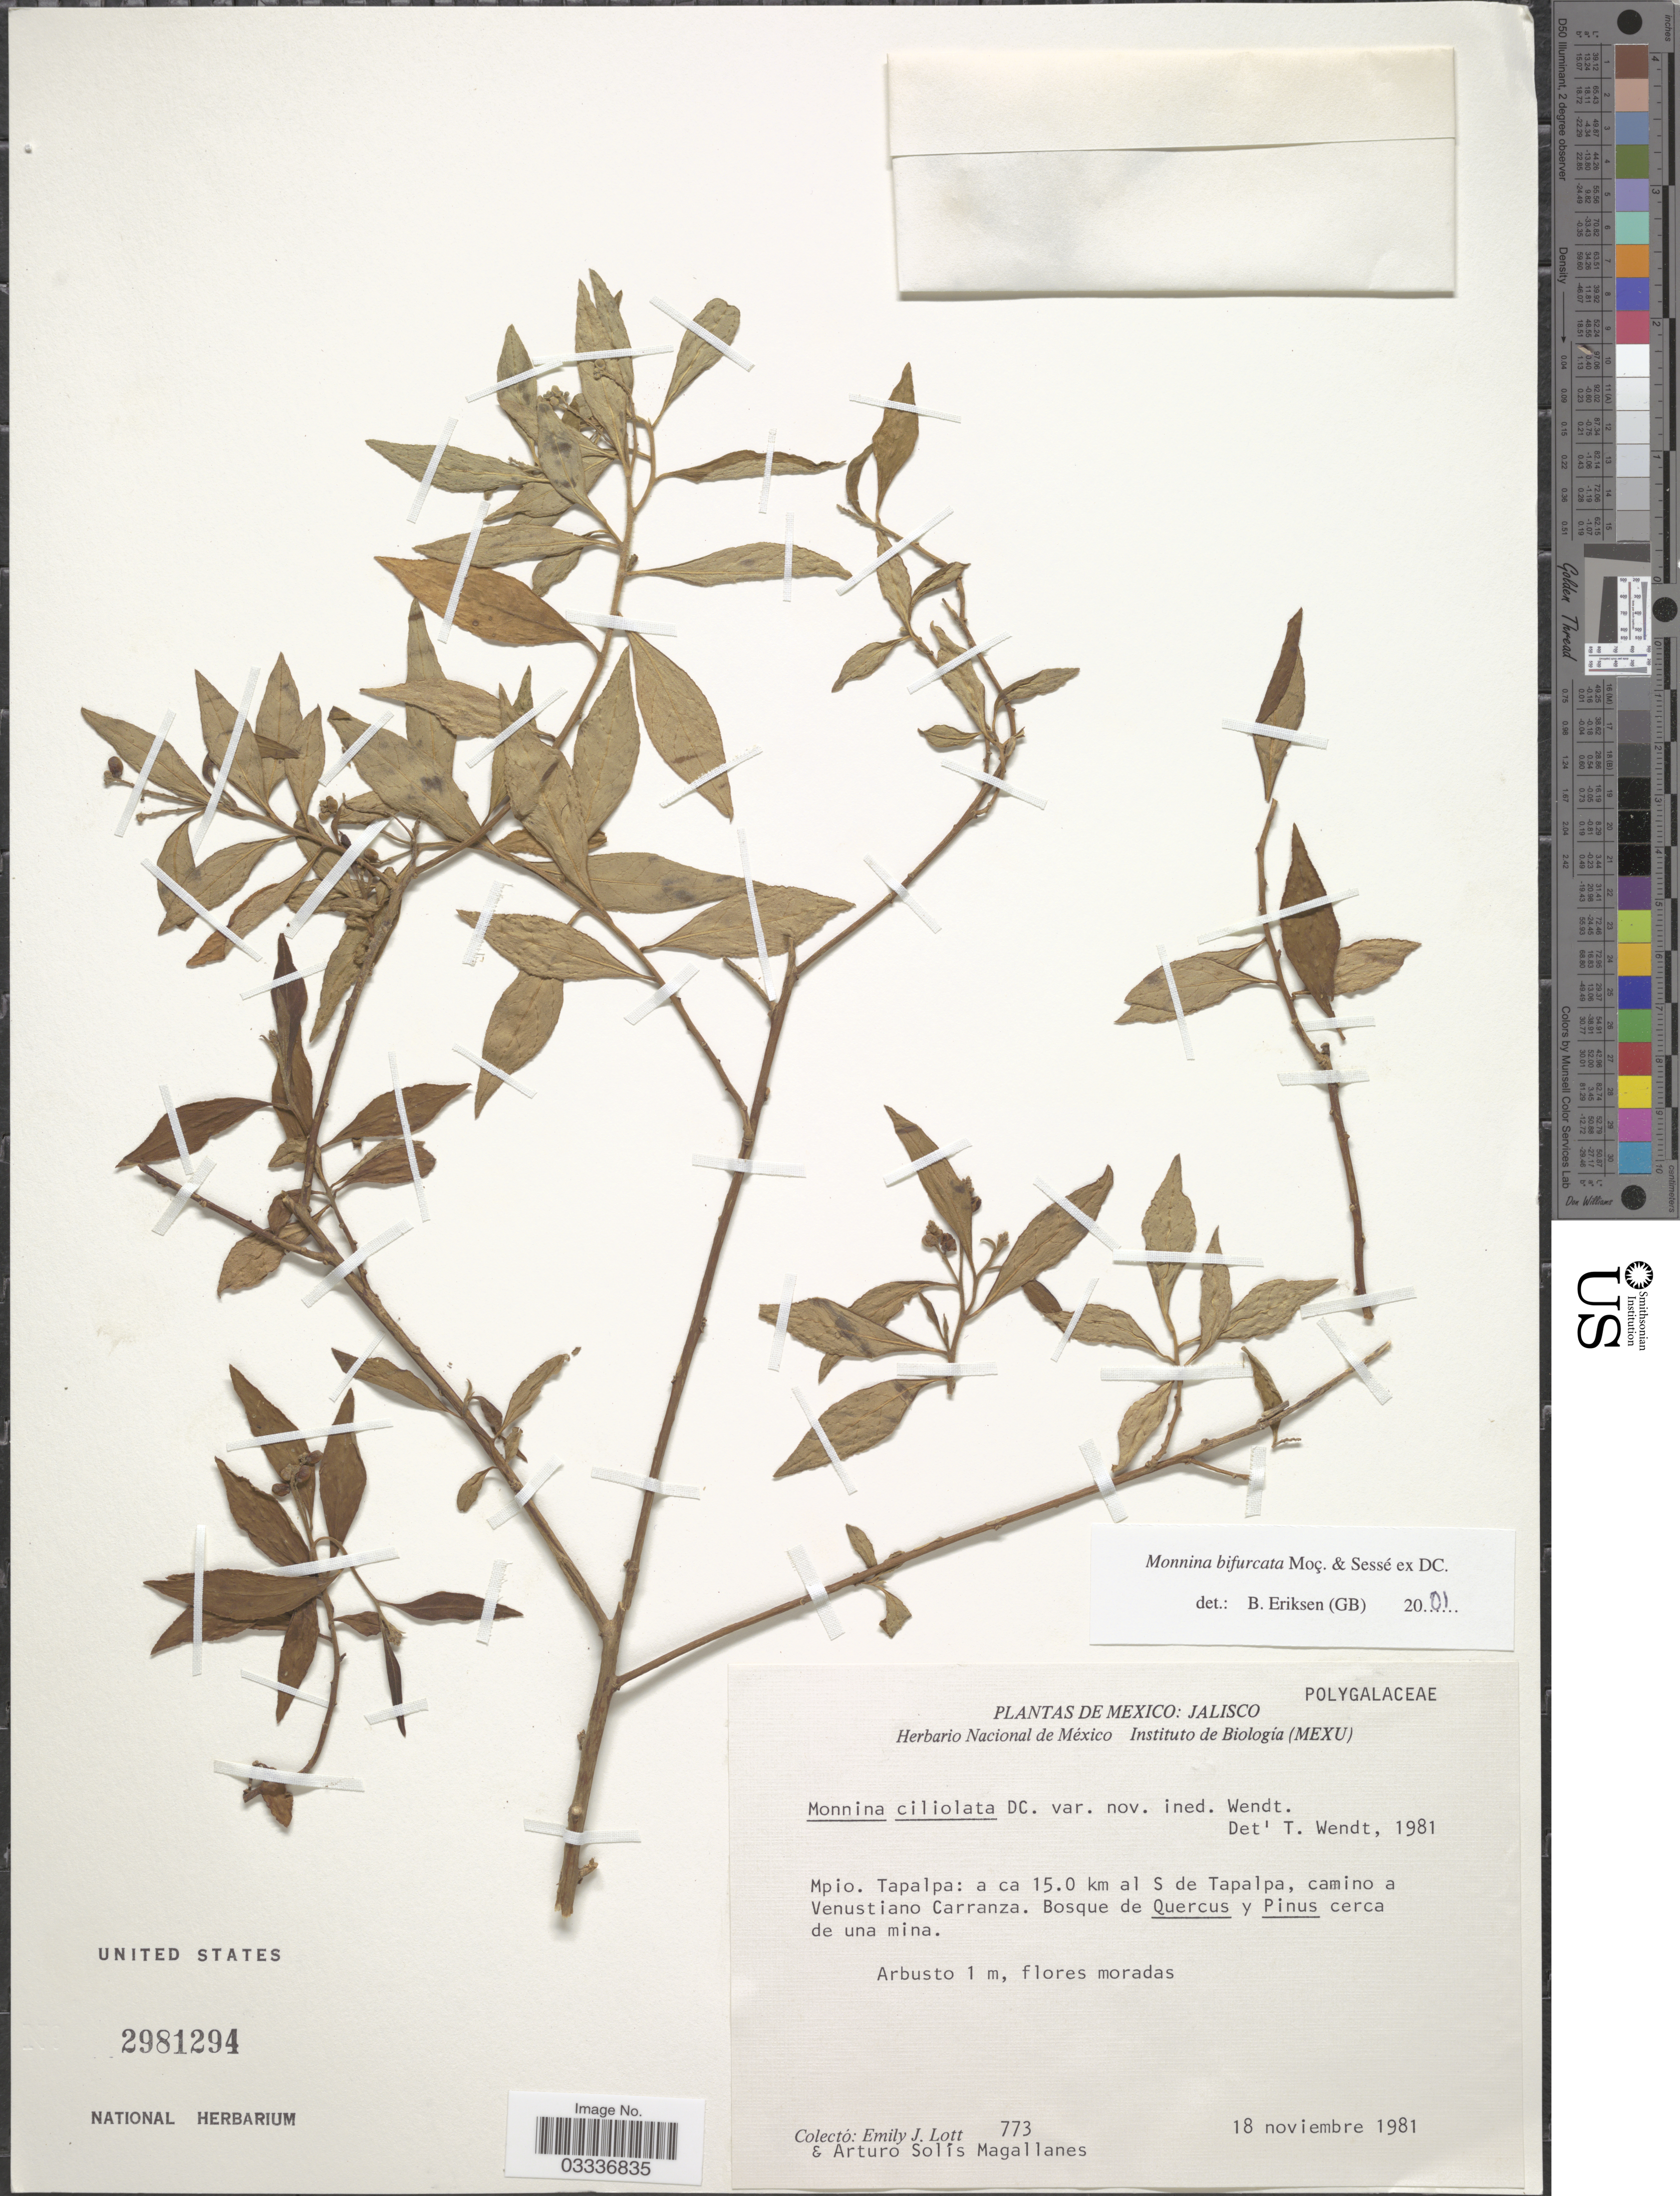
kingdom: Plantae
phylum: Tracheophyta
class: Magnoliopsida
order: Fabales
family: Polygalaceae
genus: Monnina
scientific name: Monnina bifurcata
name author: Sessé & Moc. ex DC.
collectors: E. J. Lott & A. Magallanes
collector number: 773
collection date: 1981-11-18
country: Mexico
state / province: Jalisco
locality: Mpio. Tapalpa: a ca 15.0 km al S de Tapalpa, camino a Venustiano Carranza.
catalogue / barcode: US 2981294